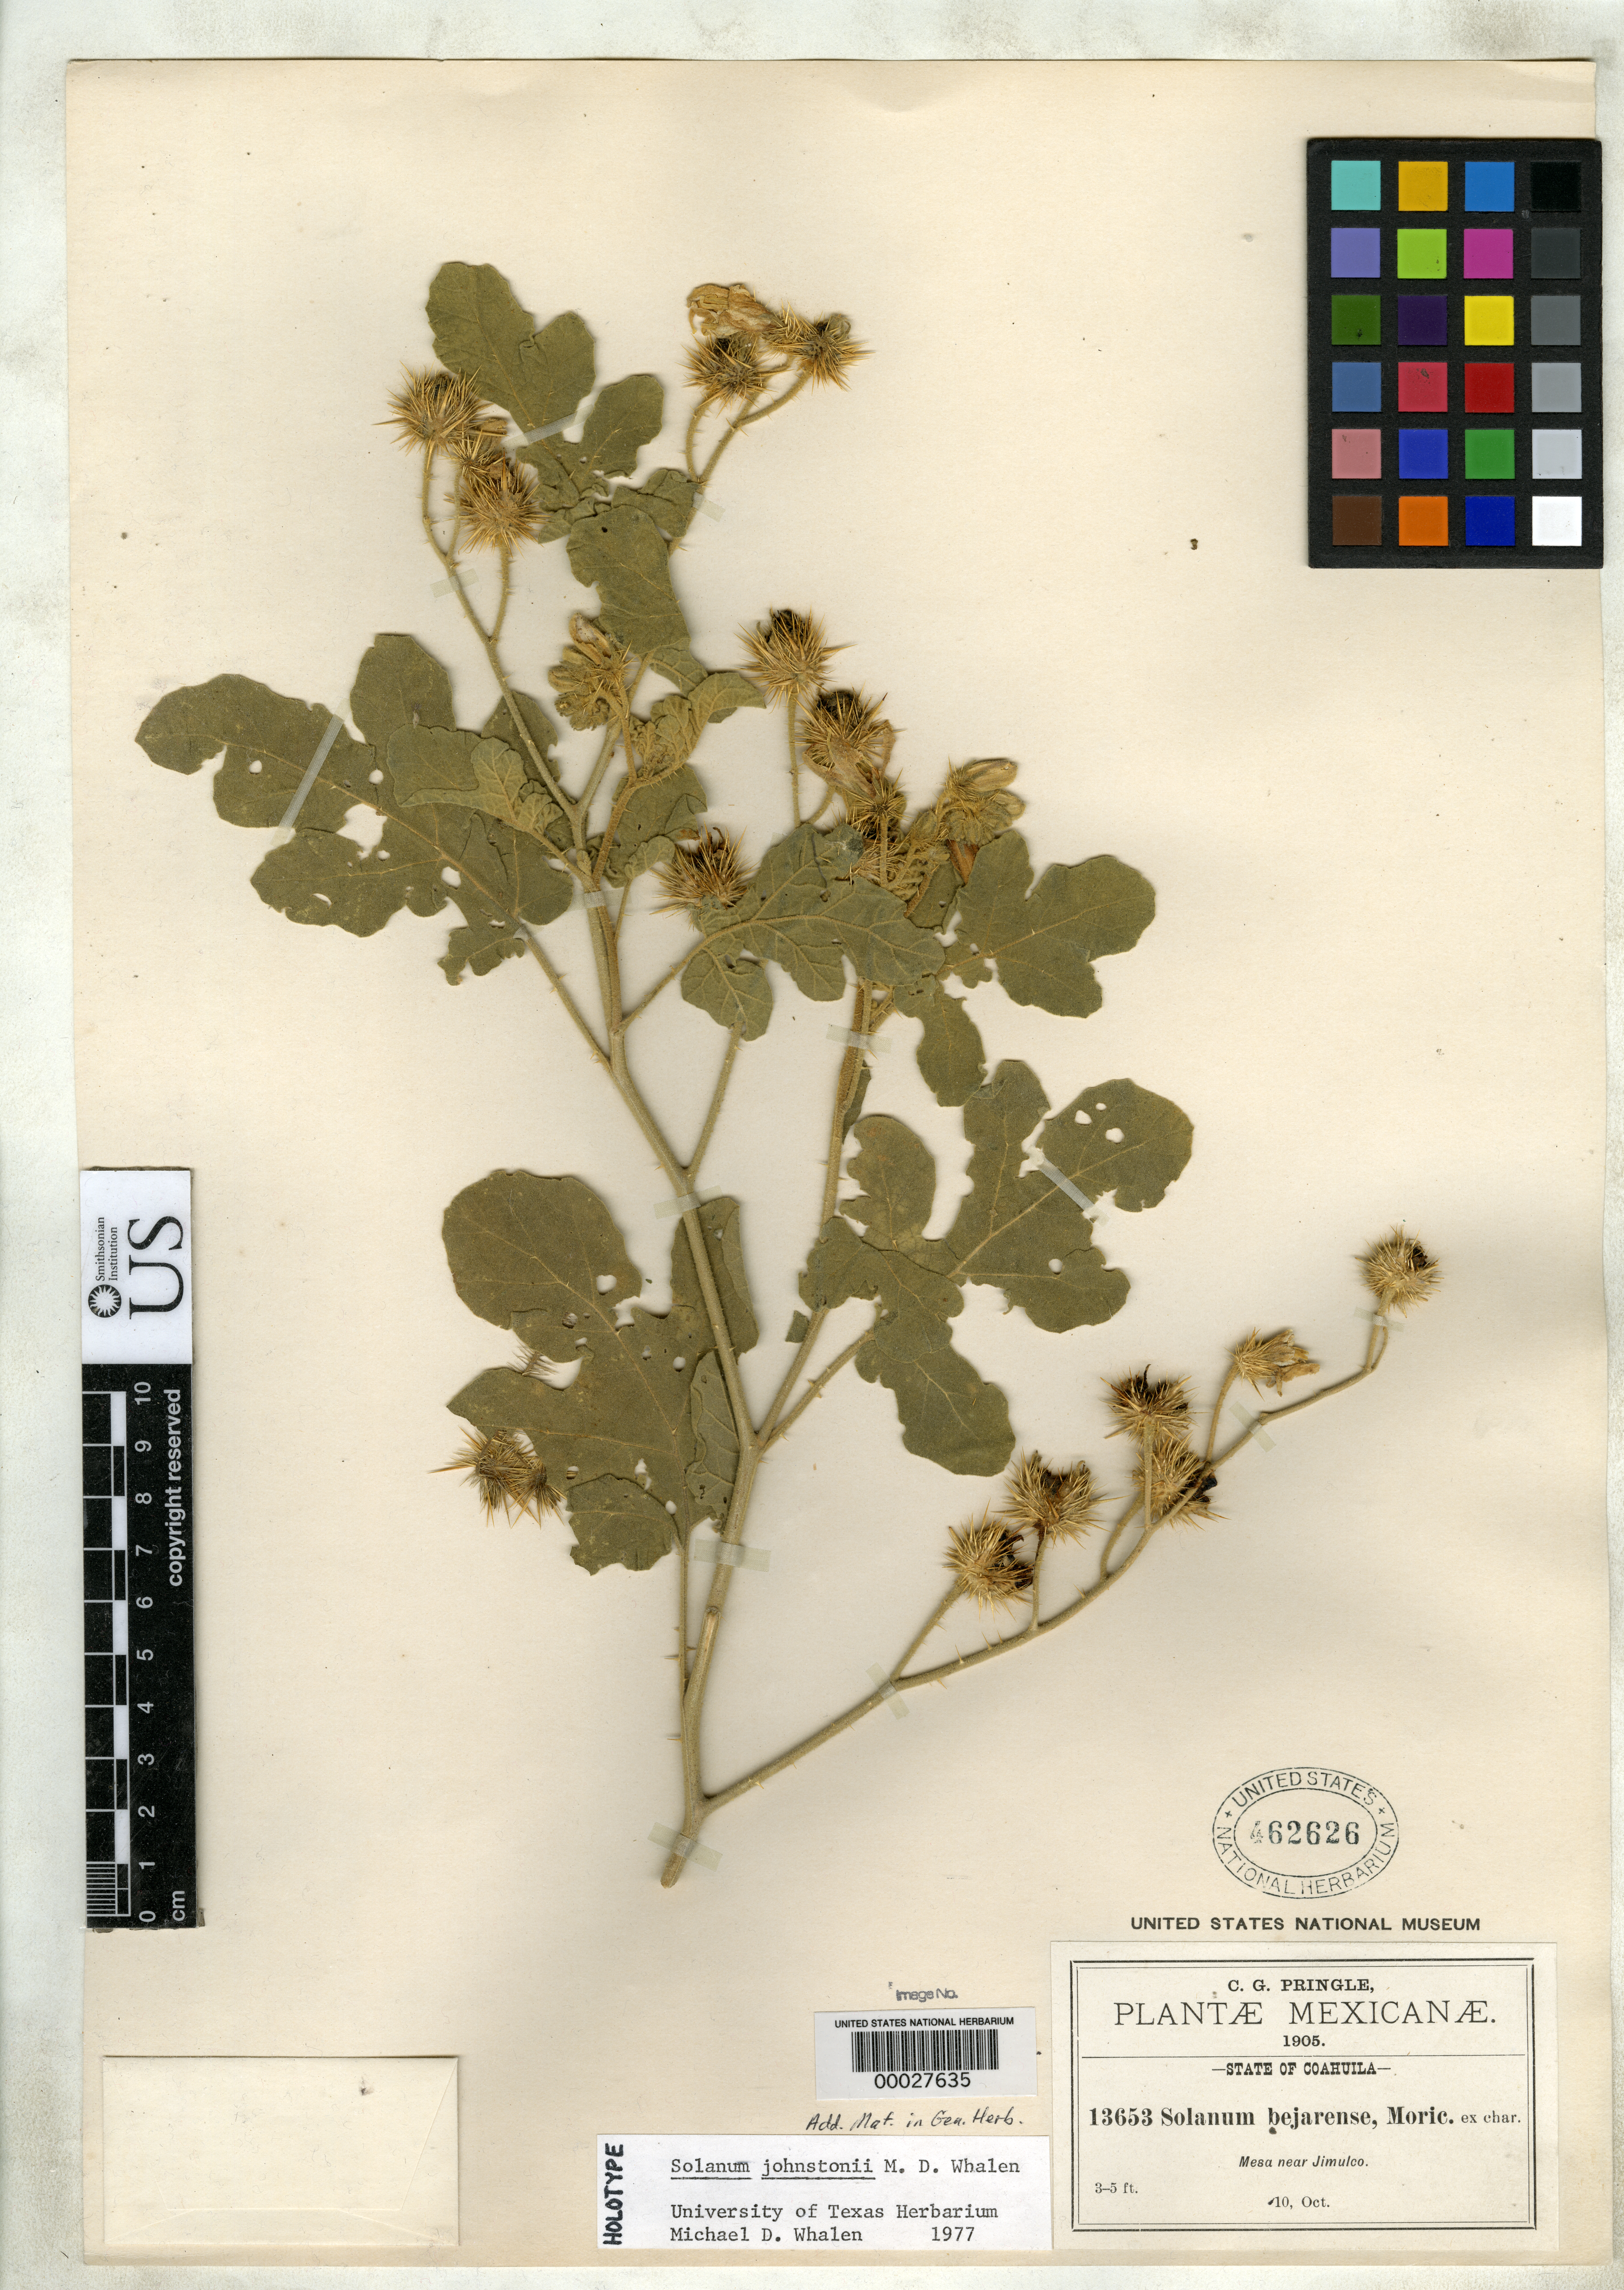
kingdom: Plantae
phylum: Tracheophyta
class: Magnoliopsida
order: Solanales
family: Solanaceae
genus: Solanum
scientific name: Solanum johnstonii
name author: Whalen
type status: Holotype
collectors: C. G. Pringle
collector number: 13653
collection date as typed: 10 Oct 1905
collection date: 1905-10-10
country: Mexico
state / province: Durango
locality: Mesa near Jimulco.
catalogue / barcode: US 462626